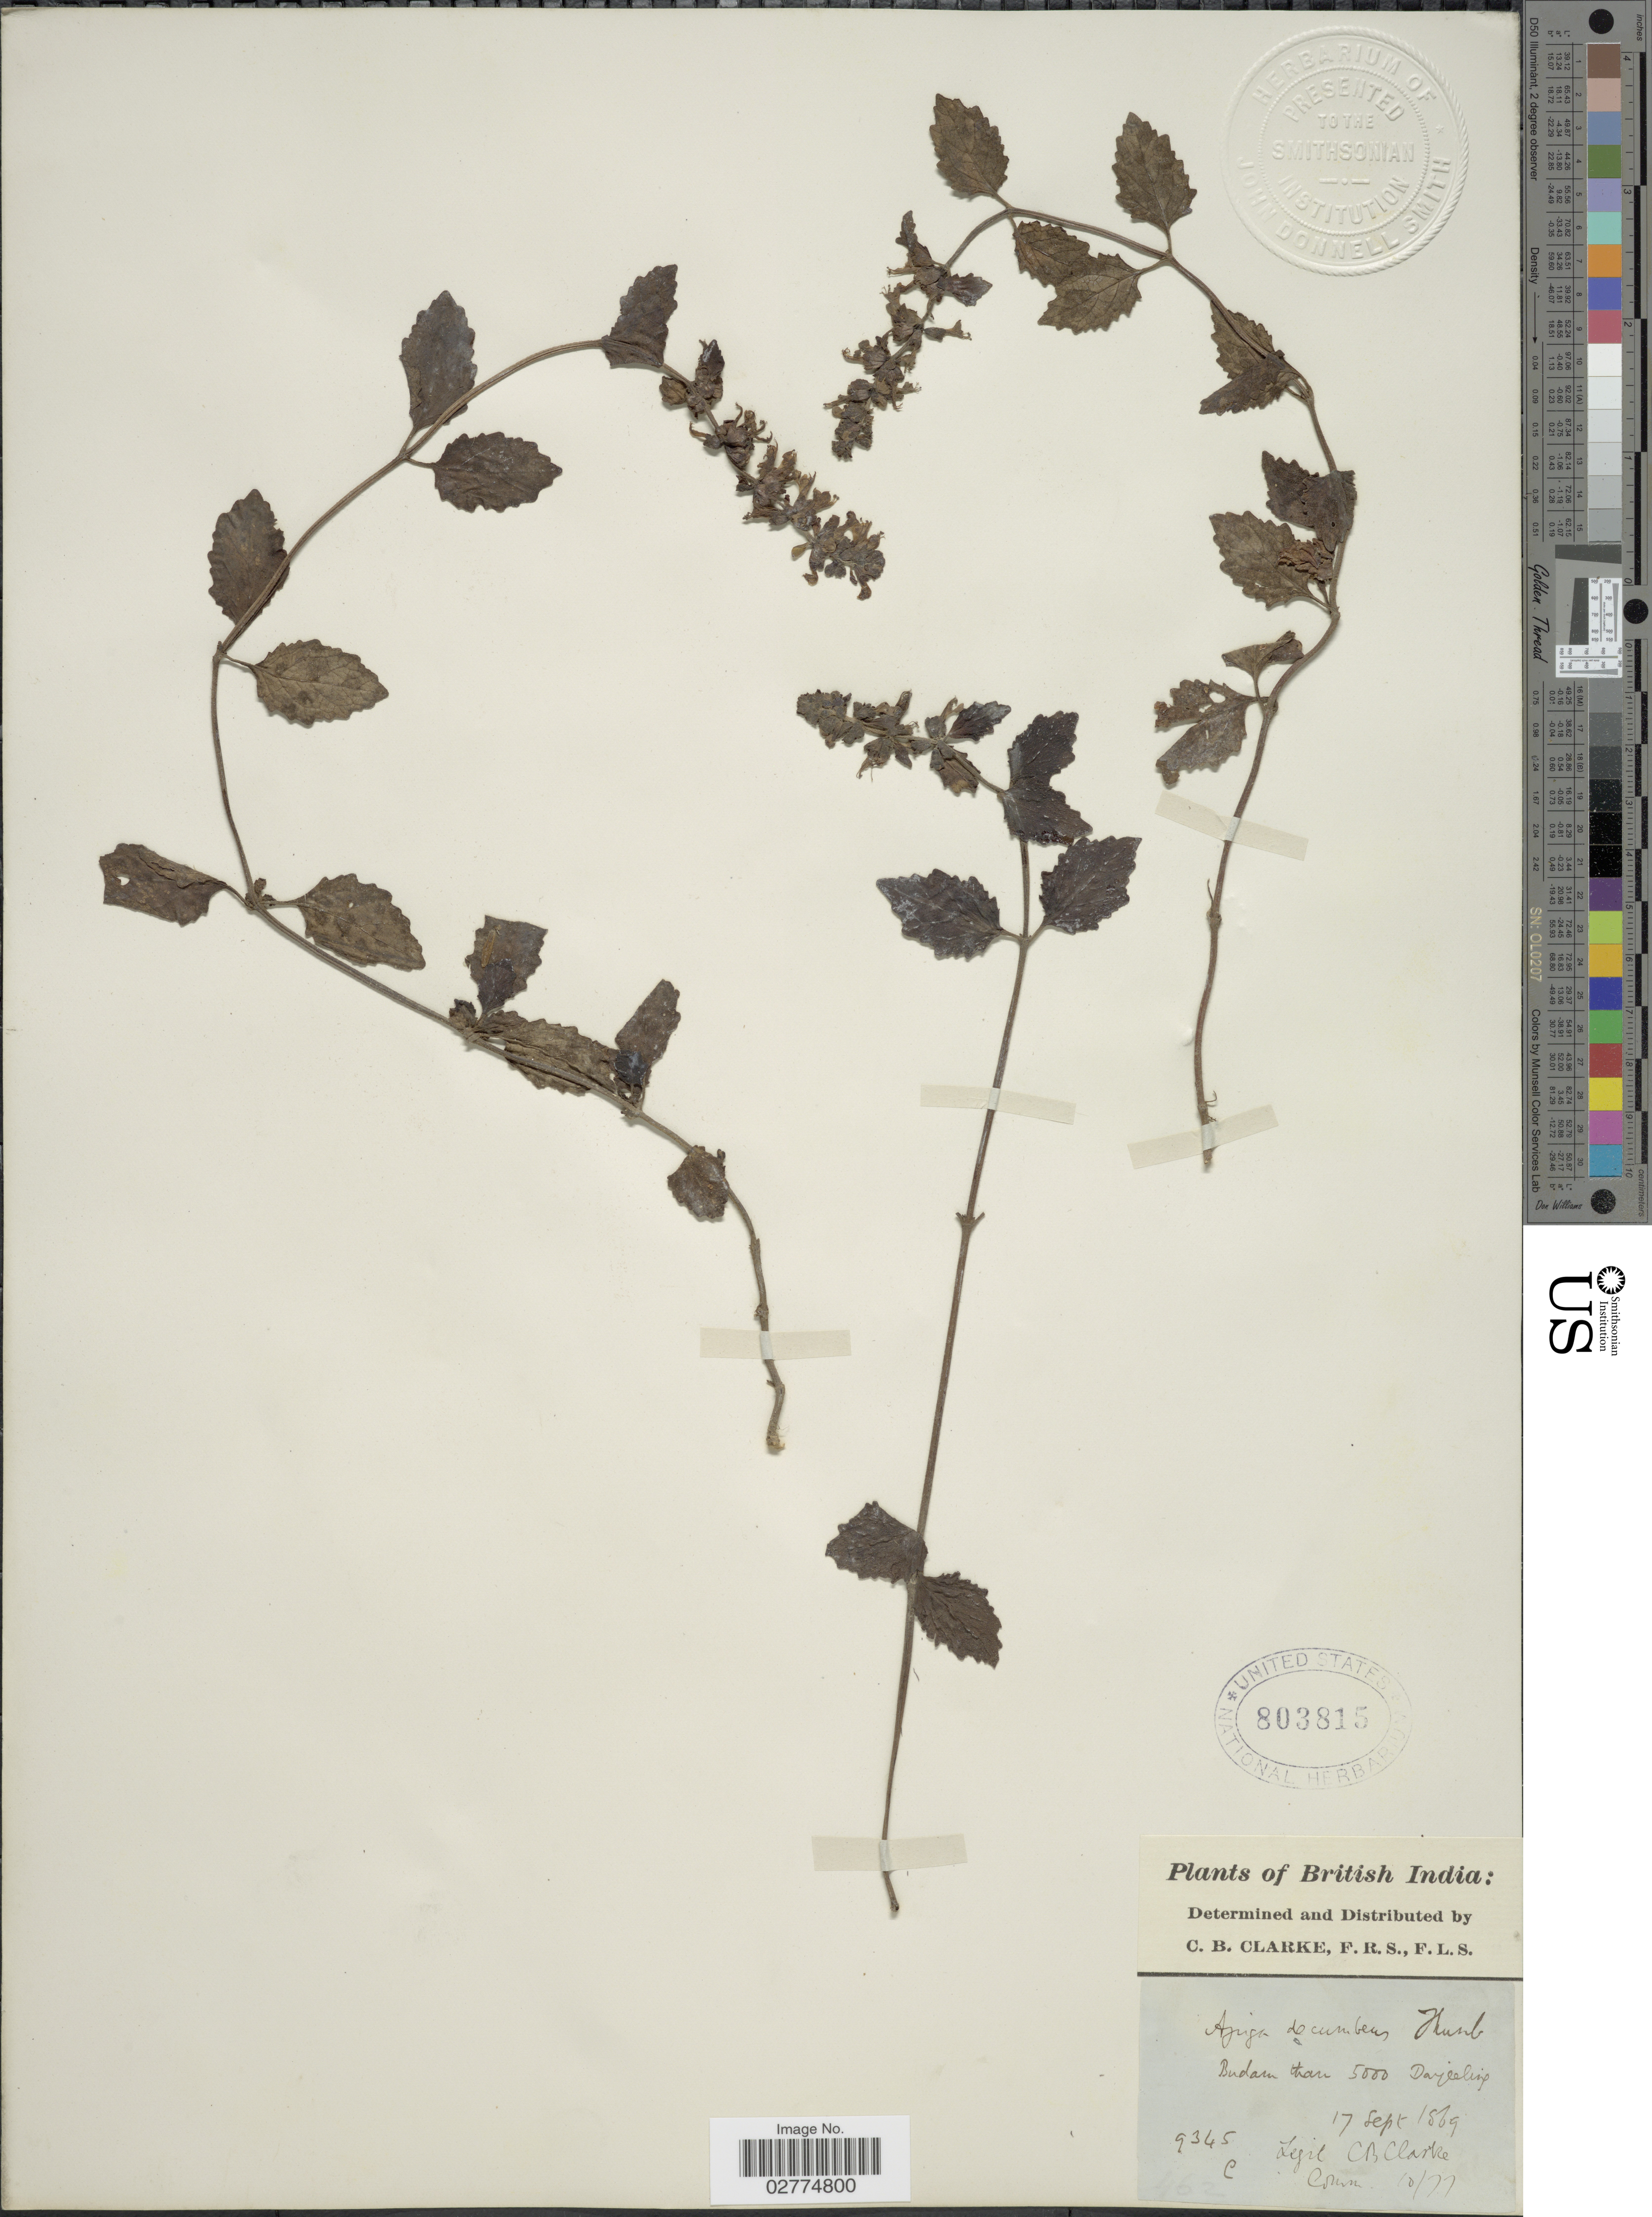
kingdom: Plantae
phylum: Tracheophyta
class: Magnoliopsida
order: Lamiales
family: Lamiaceae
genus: Ajuga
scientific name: Ajuga macrosperma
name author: Wall.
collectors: C. B. Clarke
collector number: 9345C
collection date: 1869-09-17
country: India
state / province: West Bengal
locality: British India, Budam than, Darjeeling.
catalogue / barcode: US 803815